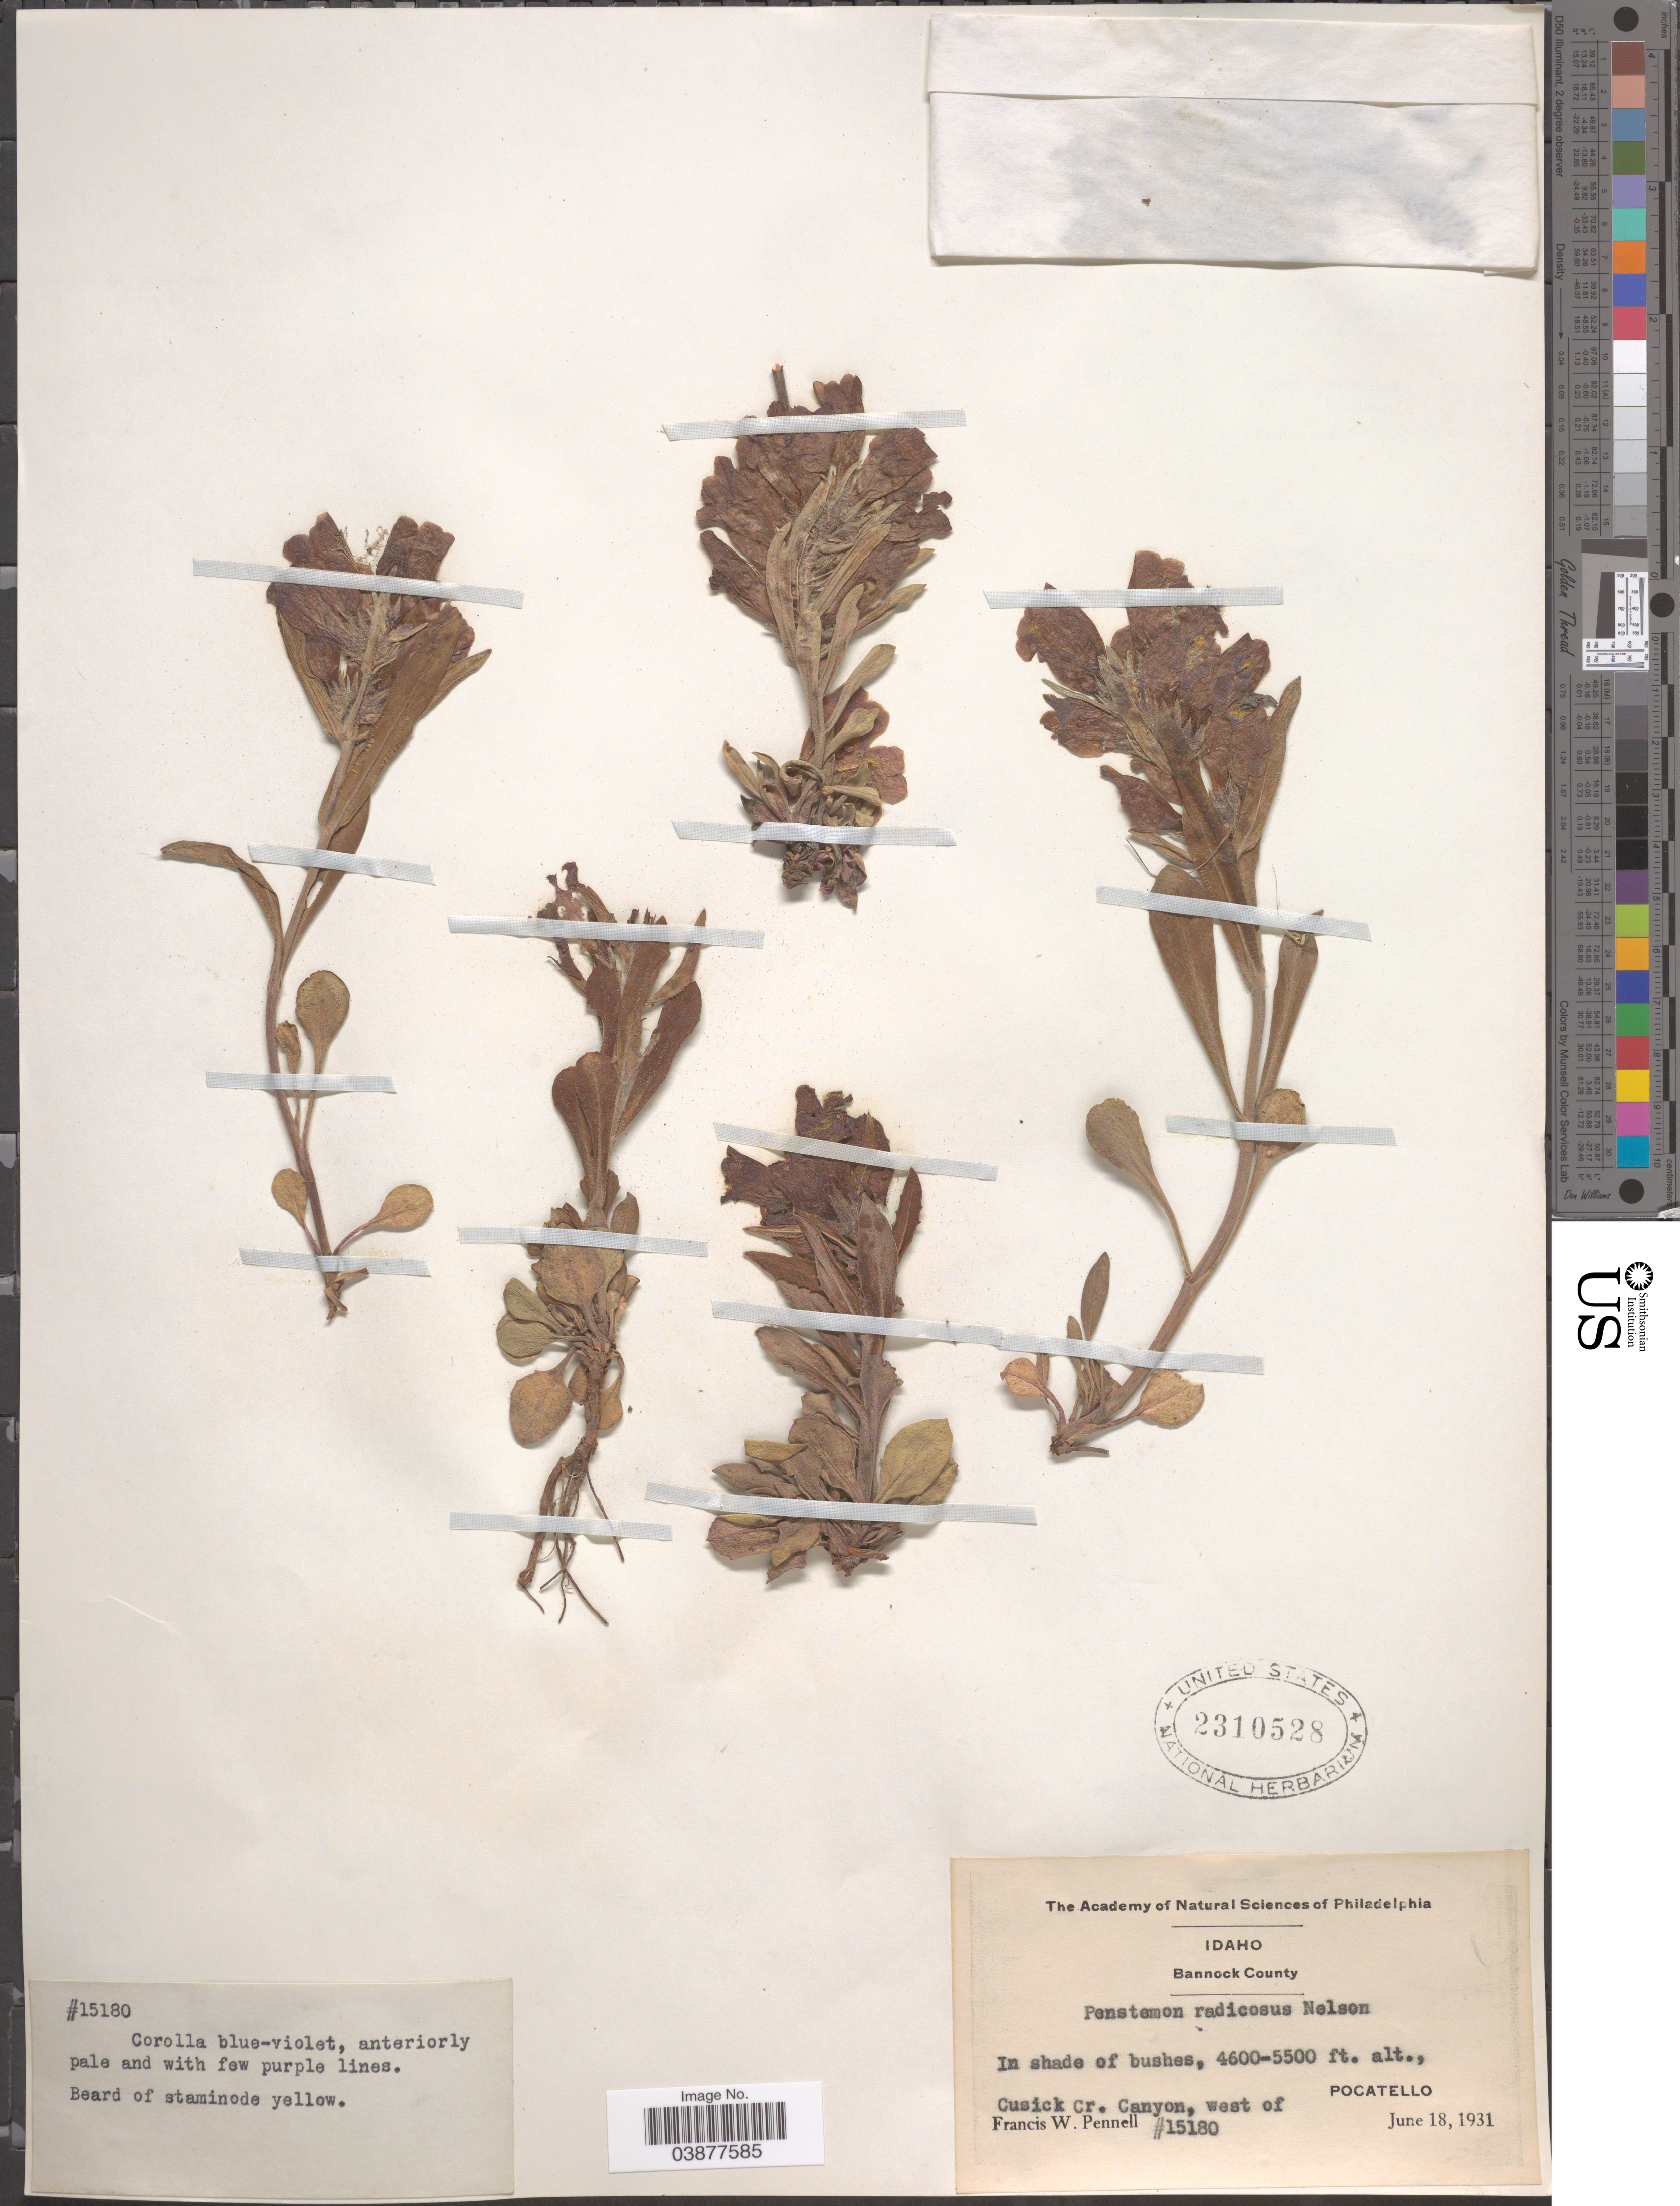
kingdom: Plantae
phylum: Tracheophyta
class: Magnoliopsida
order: Lamiales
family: Plantaginaceae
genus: Penstemon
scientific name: Penstemon radicosus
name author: A. Nelson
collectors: F. W. Pennell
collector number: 15180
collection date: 1931-06-18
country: United States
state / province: Idaho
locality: Bannock County. Cusick Cr. Canyon, west of Pocatello.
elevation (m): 1402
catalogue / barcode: US 2310528